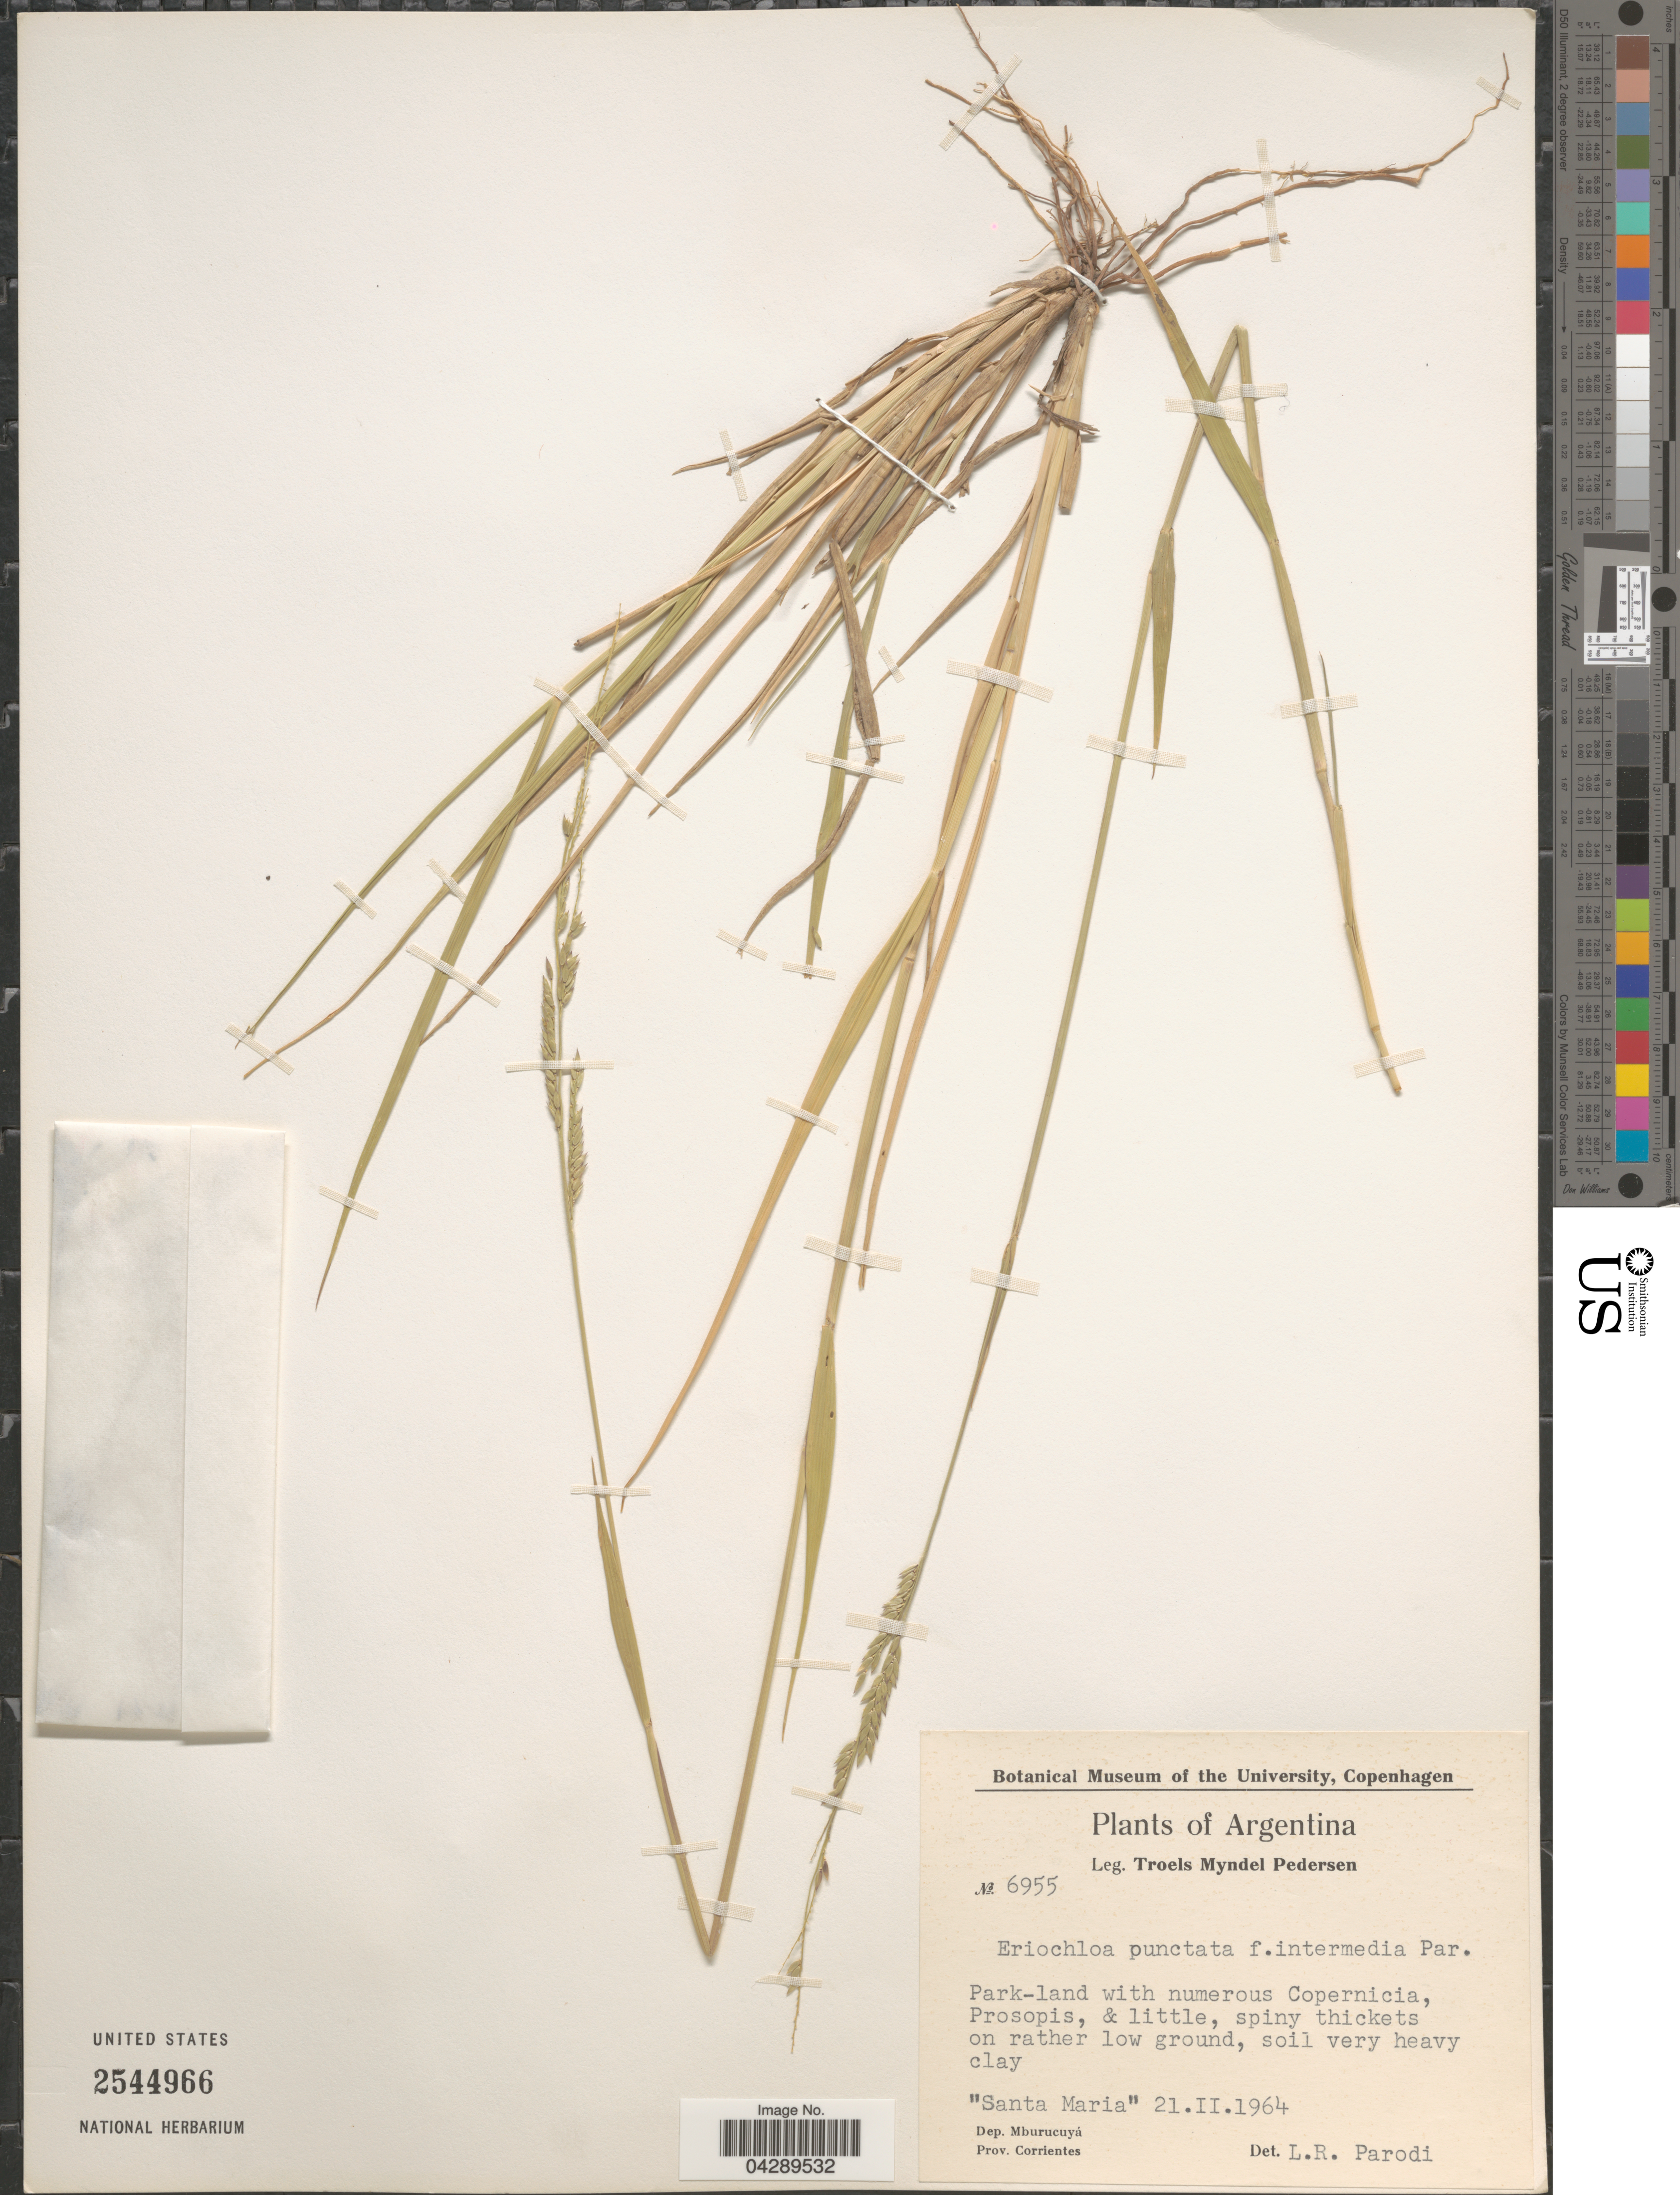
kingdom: Plantae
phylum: Tracheophyta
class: Liliopsida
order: Poales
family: Poaceae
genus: Eriochloa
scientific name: Eriochloa punctata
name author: (L.) Desv. ex Ham.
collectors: T. Pederson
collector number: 6955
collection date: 1964-02-21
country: Argentina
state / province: Corrientes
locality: Santa Maria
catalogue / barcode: US 2544966